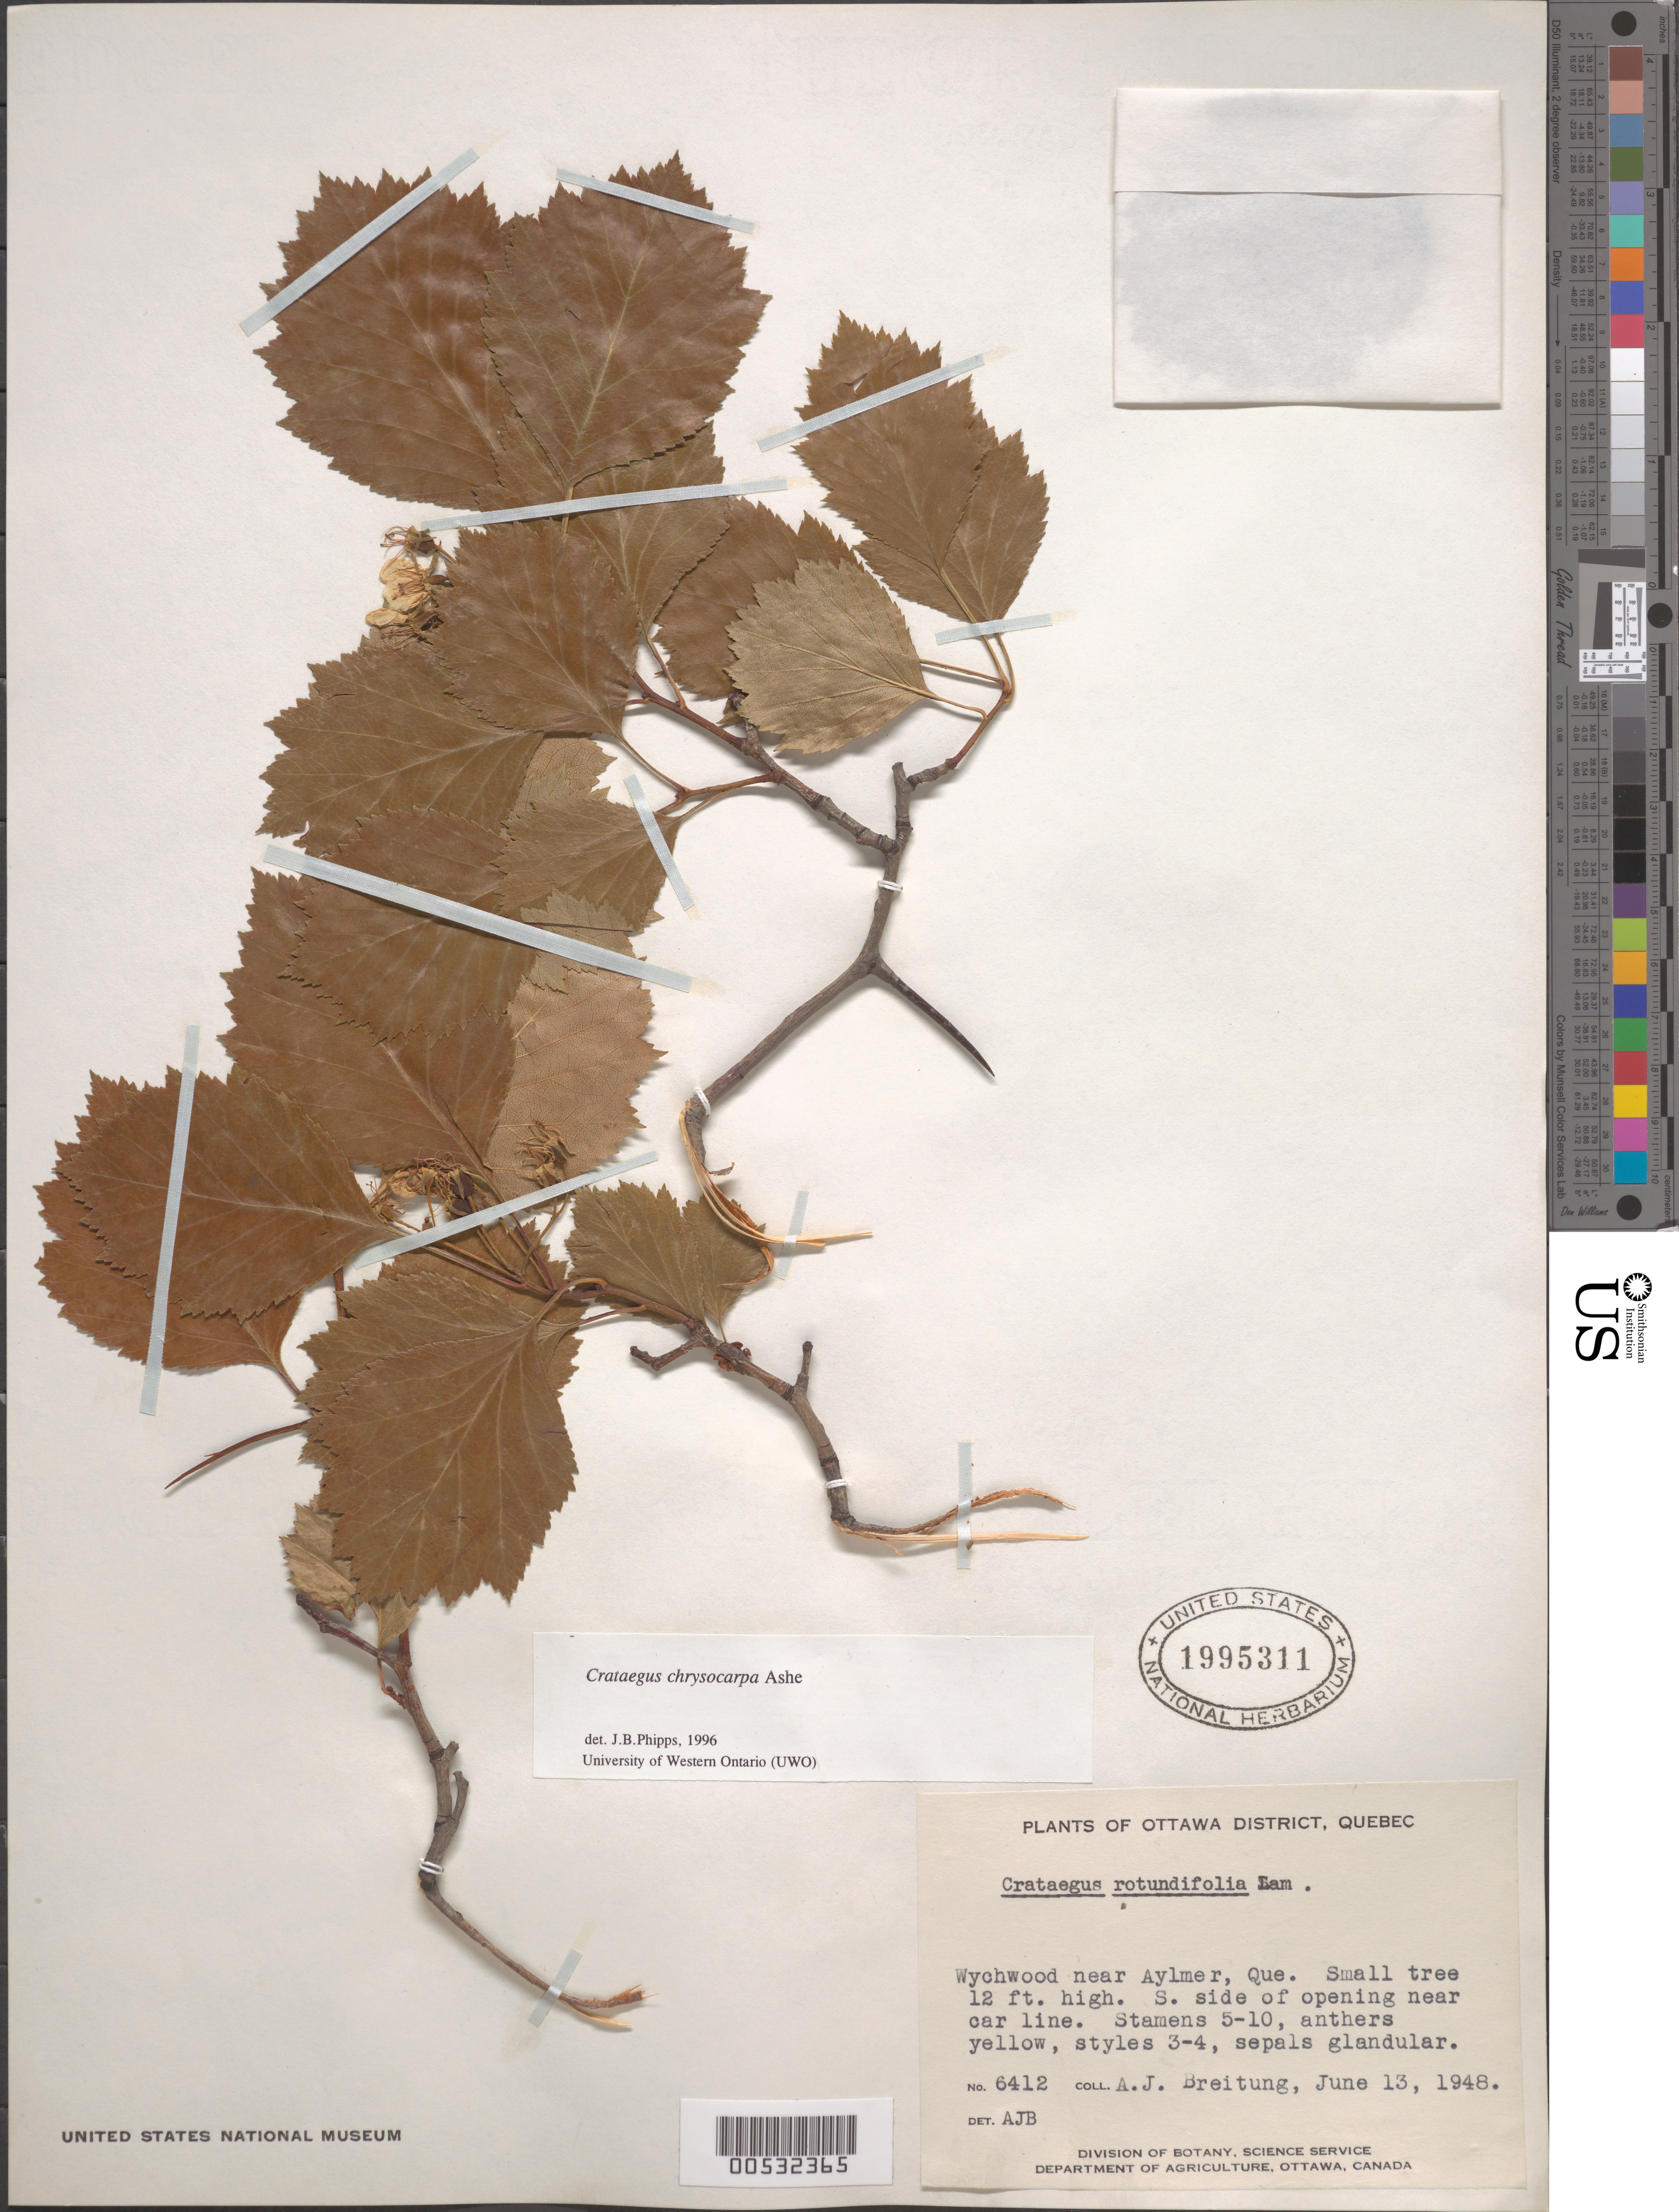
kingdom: Plantae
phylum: Tracheophyta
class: Magnoliopsida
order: Rosales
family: Rosaceae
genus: Crataegus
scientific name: Crataegus chrysocarpa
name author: Ashe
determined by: Phipps, James B., (UWO), University of Western Ontario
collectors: A. J. Breitung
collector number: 6412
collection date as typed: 13 Jun 1948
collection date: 1948-06-13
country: Canada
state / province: Quebec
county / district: L'Outaouais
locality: Wychwood near Aylmer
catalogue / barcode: US 1995311